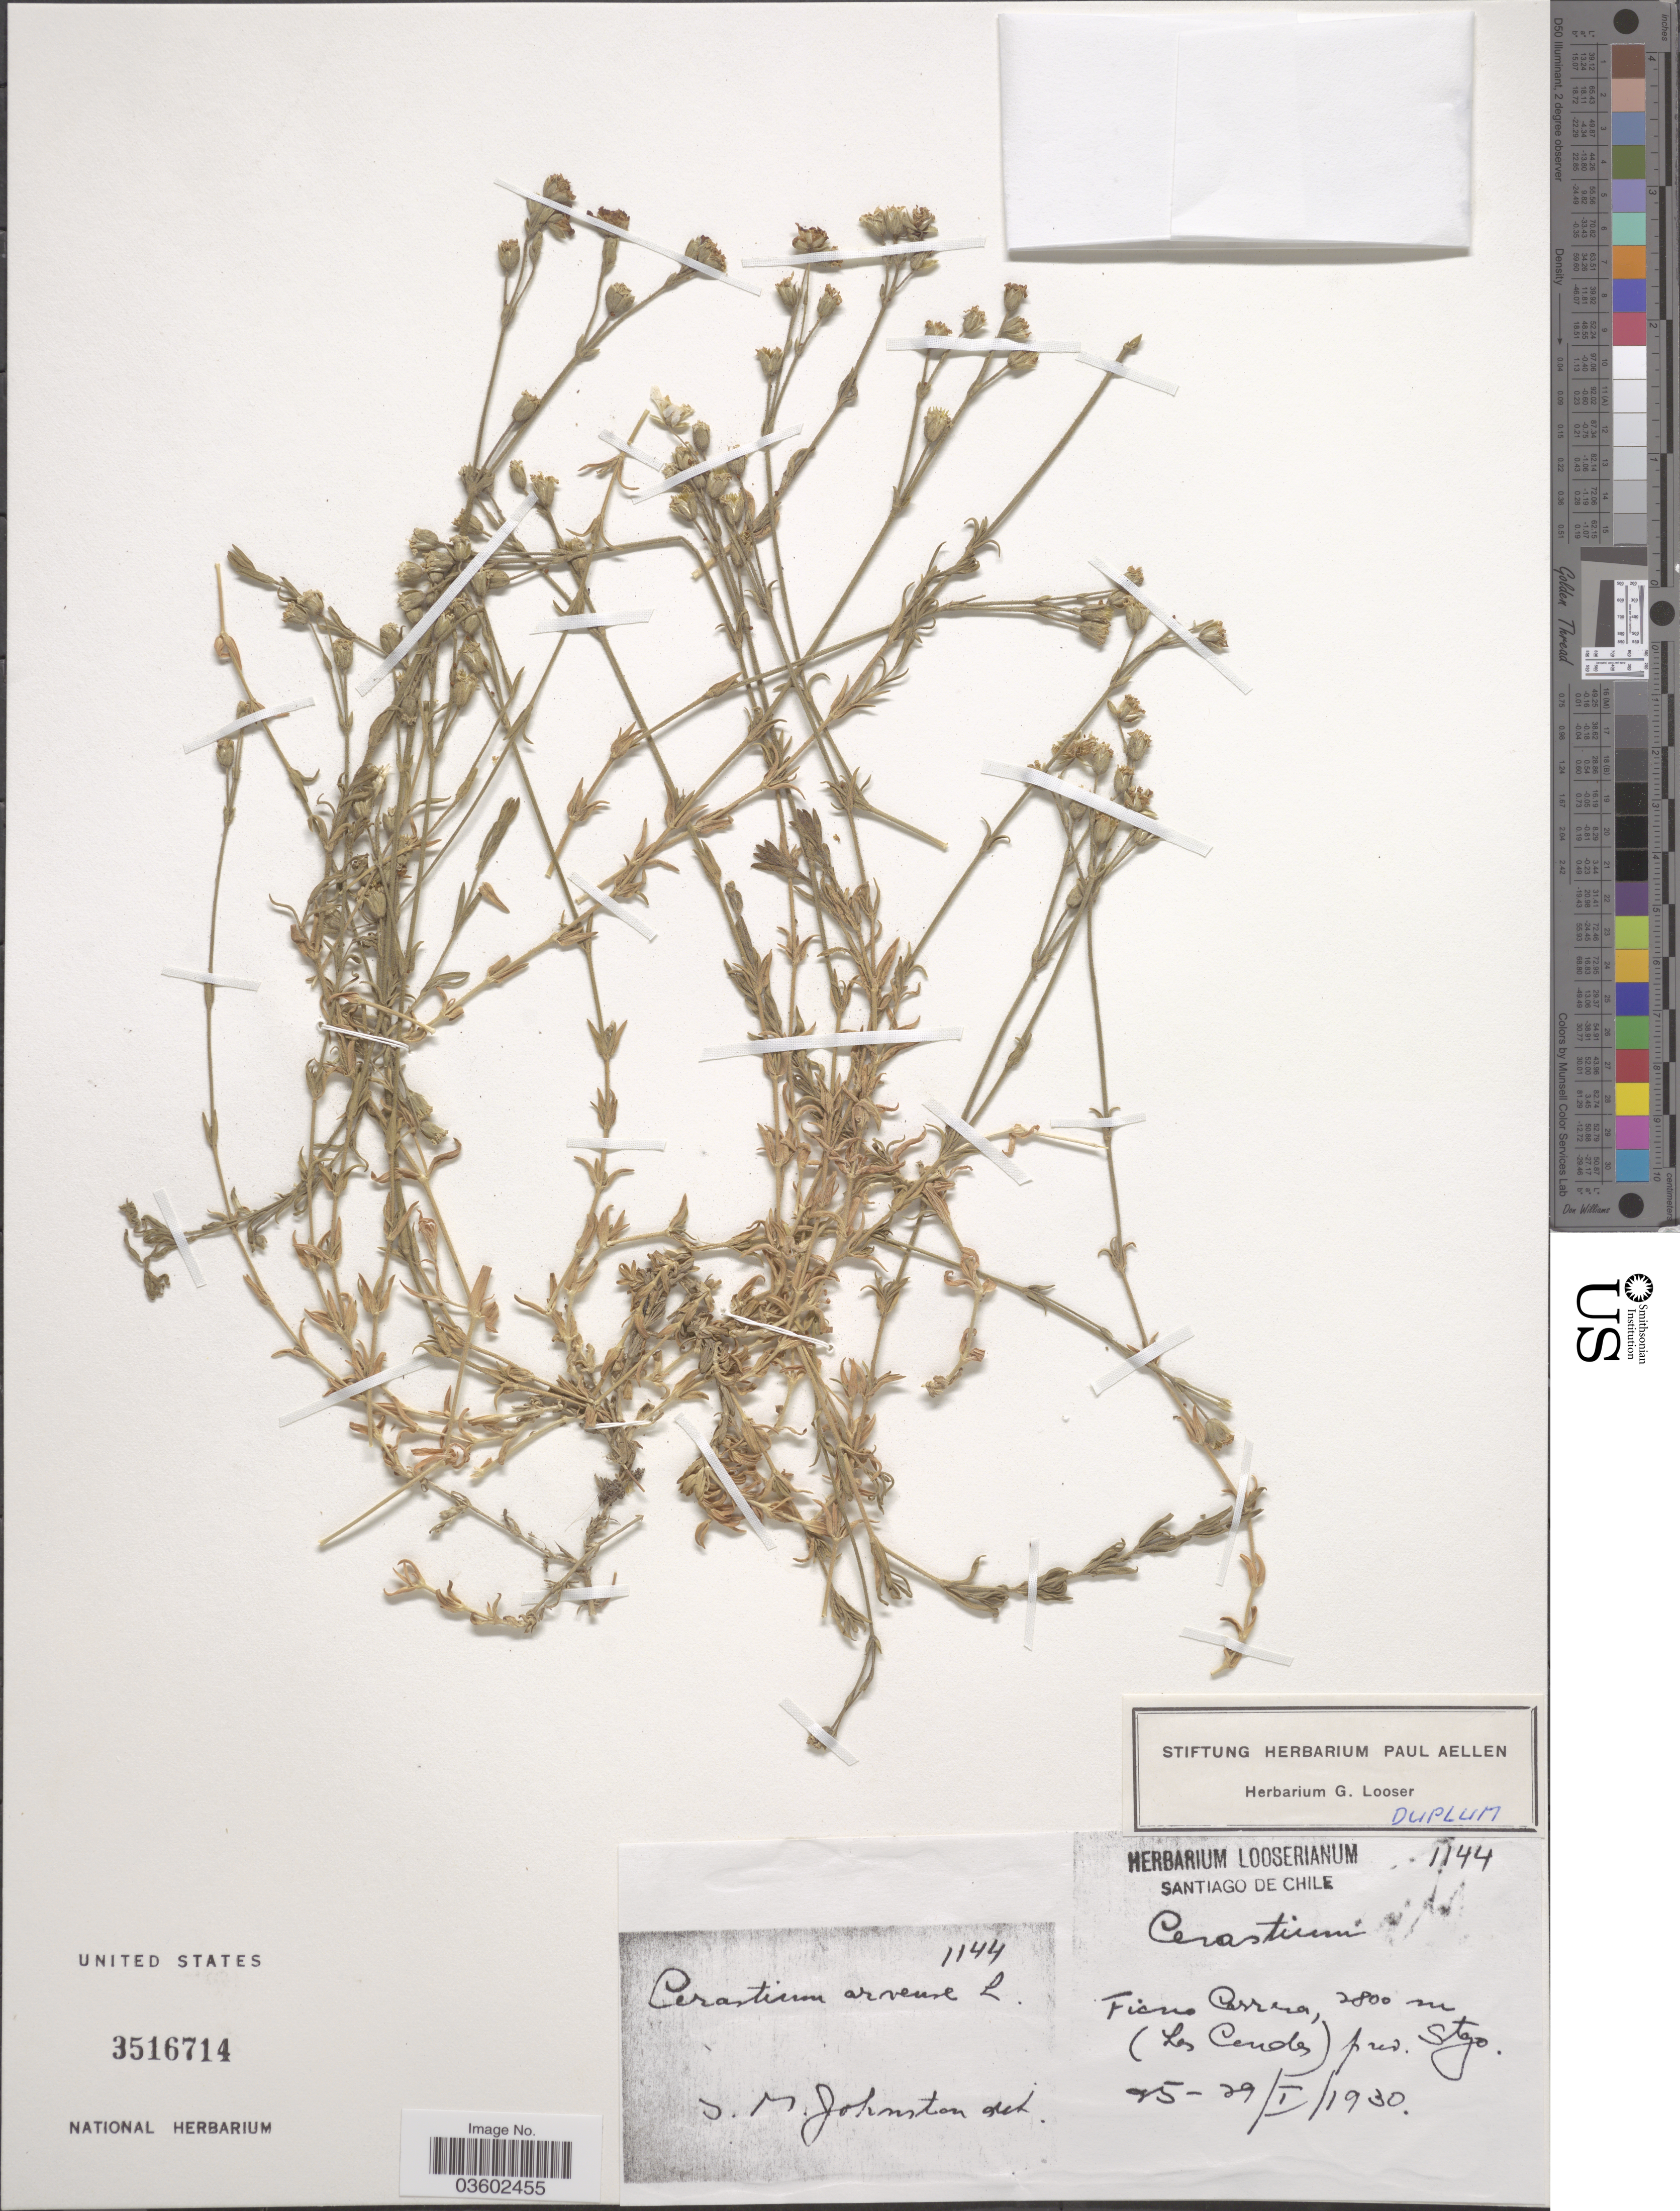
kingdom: Plantae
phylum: Tracheophyta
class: Magnoliopsida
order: Caryophyllales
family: Caryophyllaceae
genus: Cerastium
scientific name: Cerastium arvense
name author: L.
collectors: ex herb. Looserianum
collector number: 1144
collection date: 1930-01-25/1930-01-29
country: Chile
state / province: Región Metropolitana (RM)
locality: Santiago de Chile. Ficno Carrera, (Los Cendes), Prov. Stgo.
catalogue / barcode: US 3516714